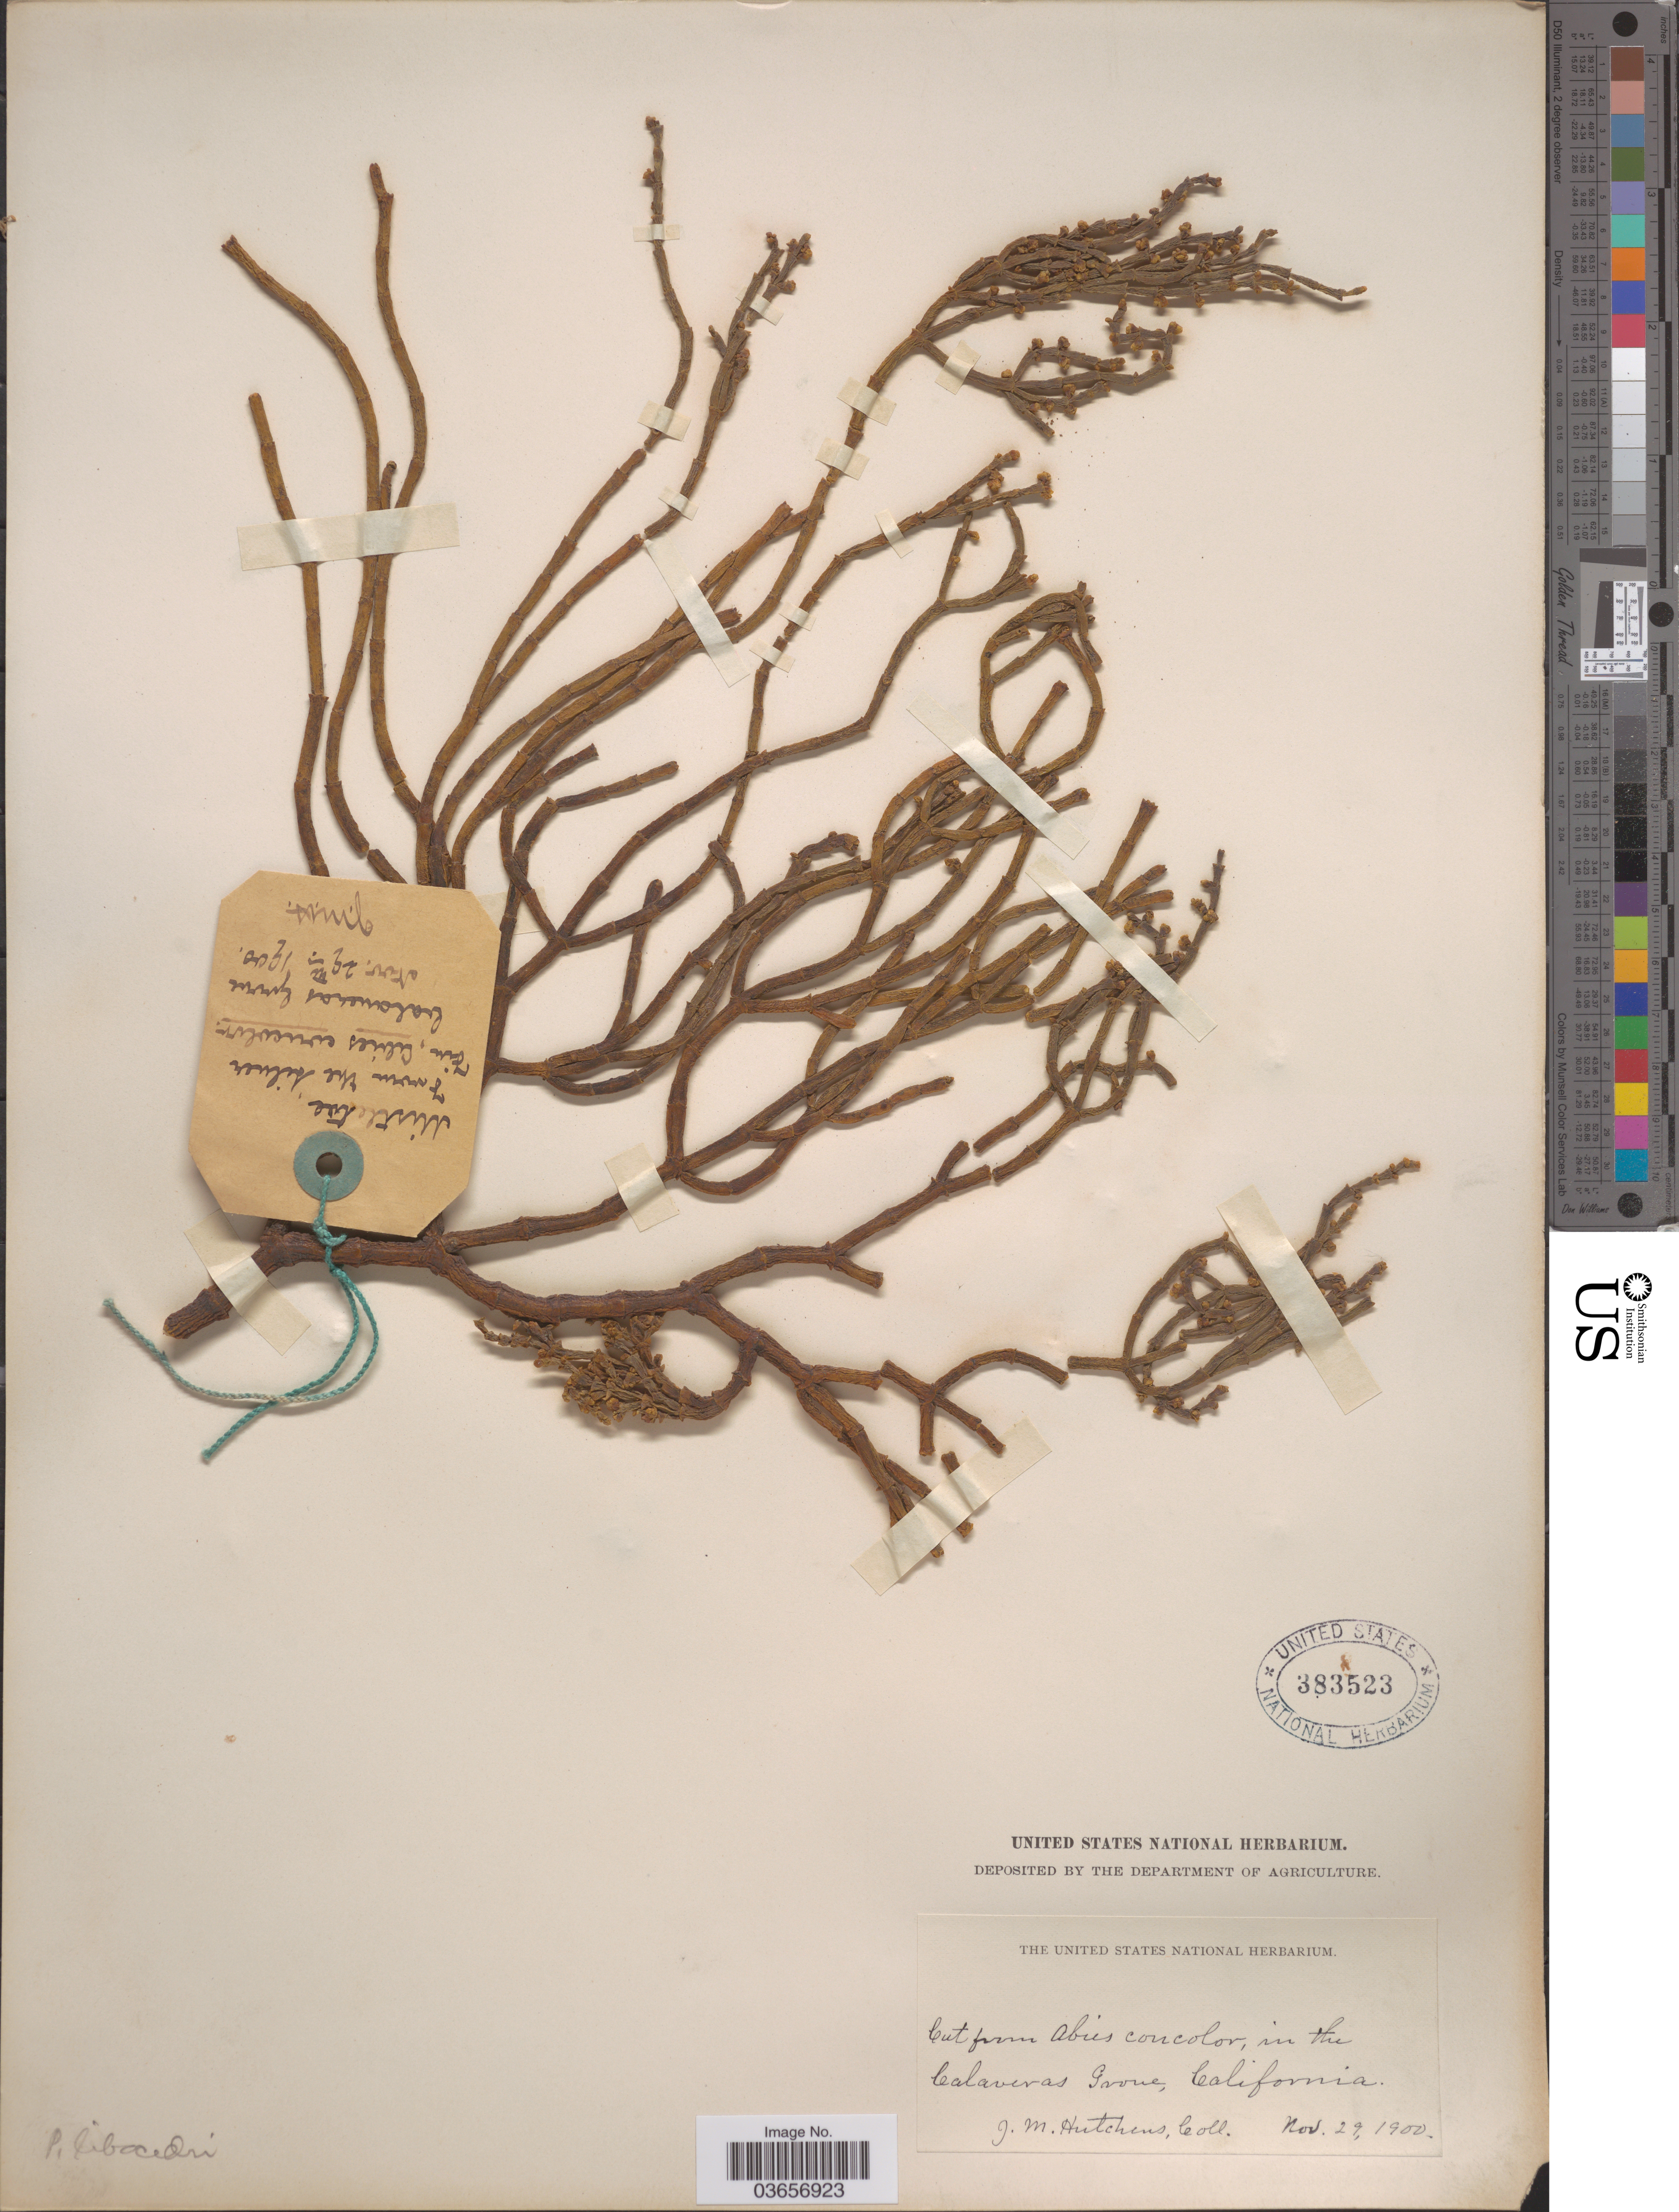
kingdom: Plantae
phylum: Tracheophyta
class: Magnoliopsida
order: Santalales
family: Viscaceae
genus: Phoradendron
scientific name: Phoradendron libocedri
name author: (Engelm.) Howell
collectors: J. Hutchens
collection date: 1900-11-29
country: United States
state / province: California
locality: Calaveras Grove.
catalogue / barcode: US 383523